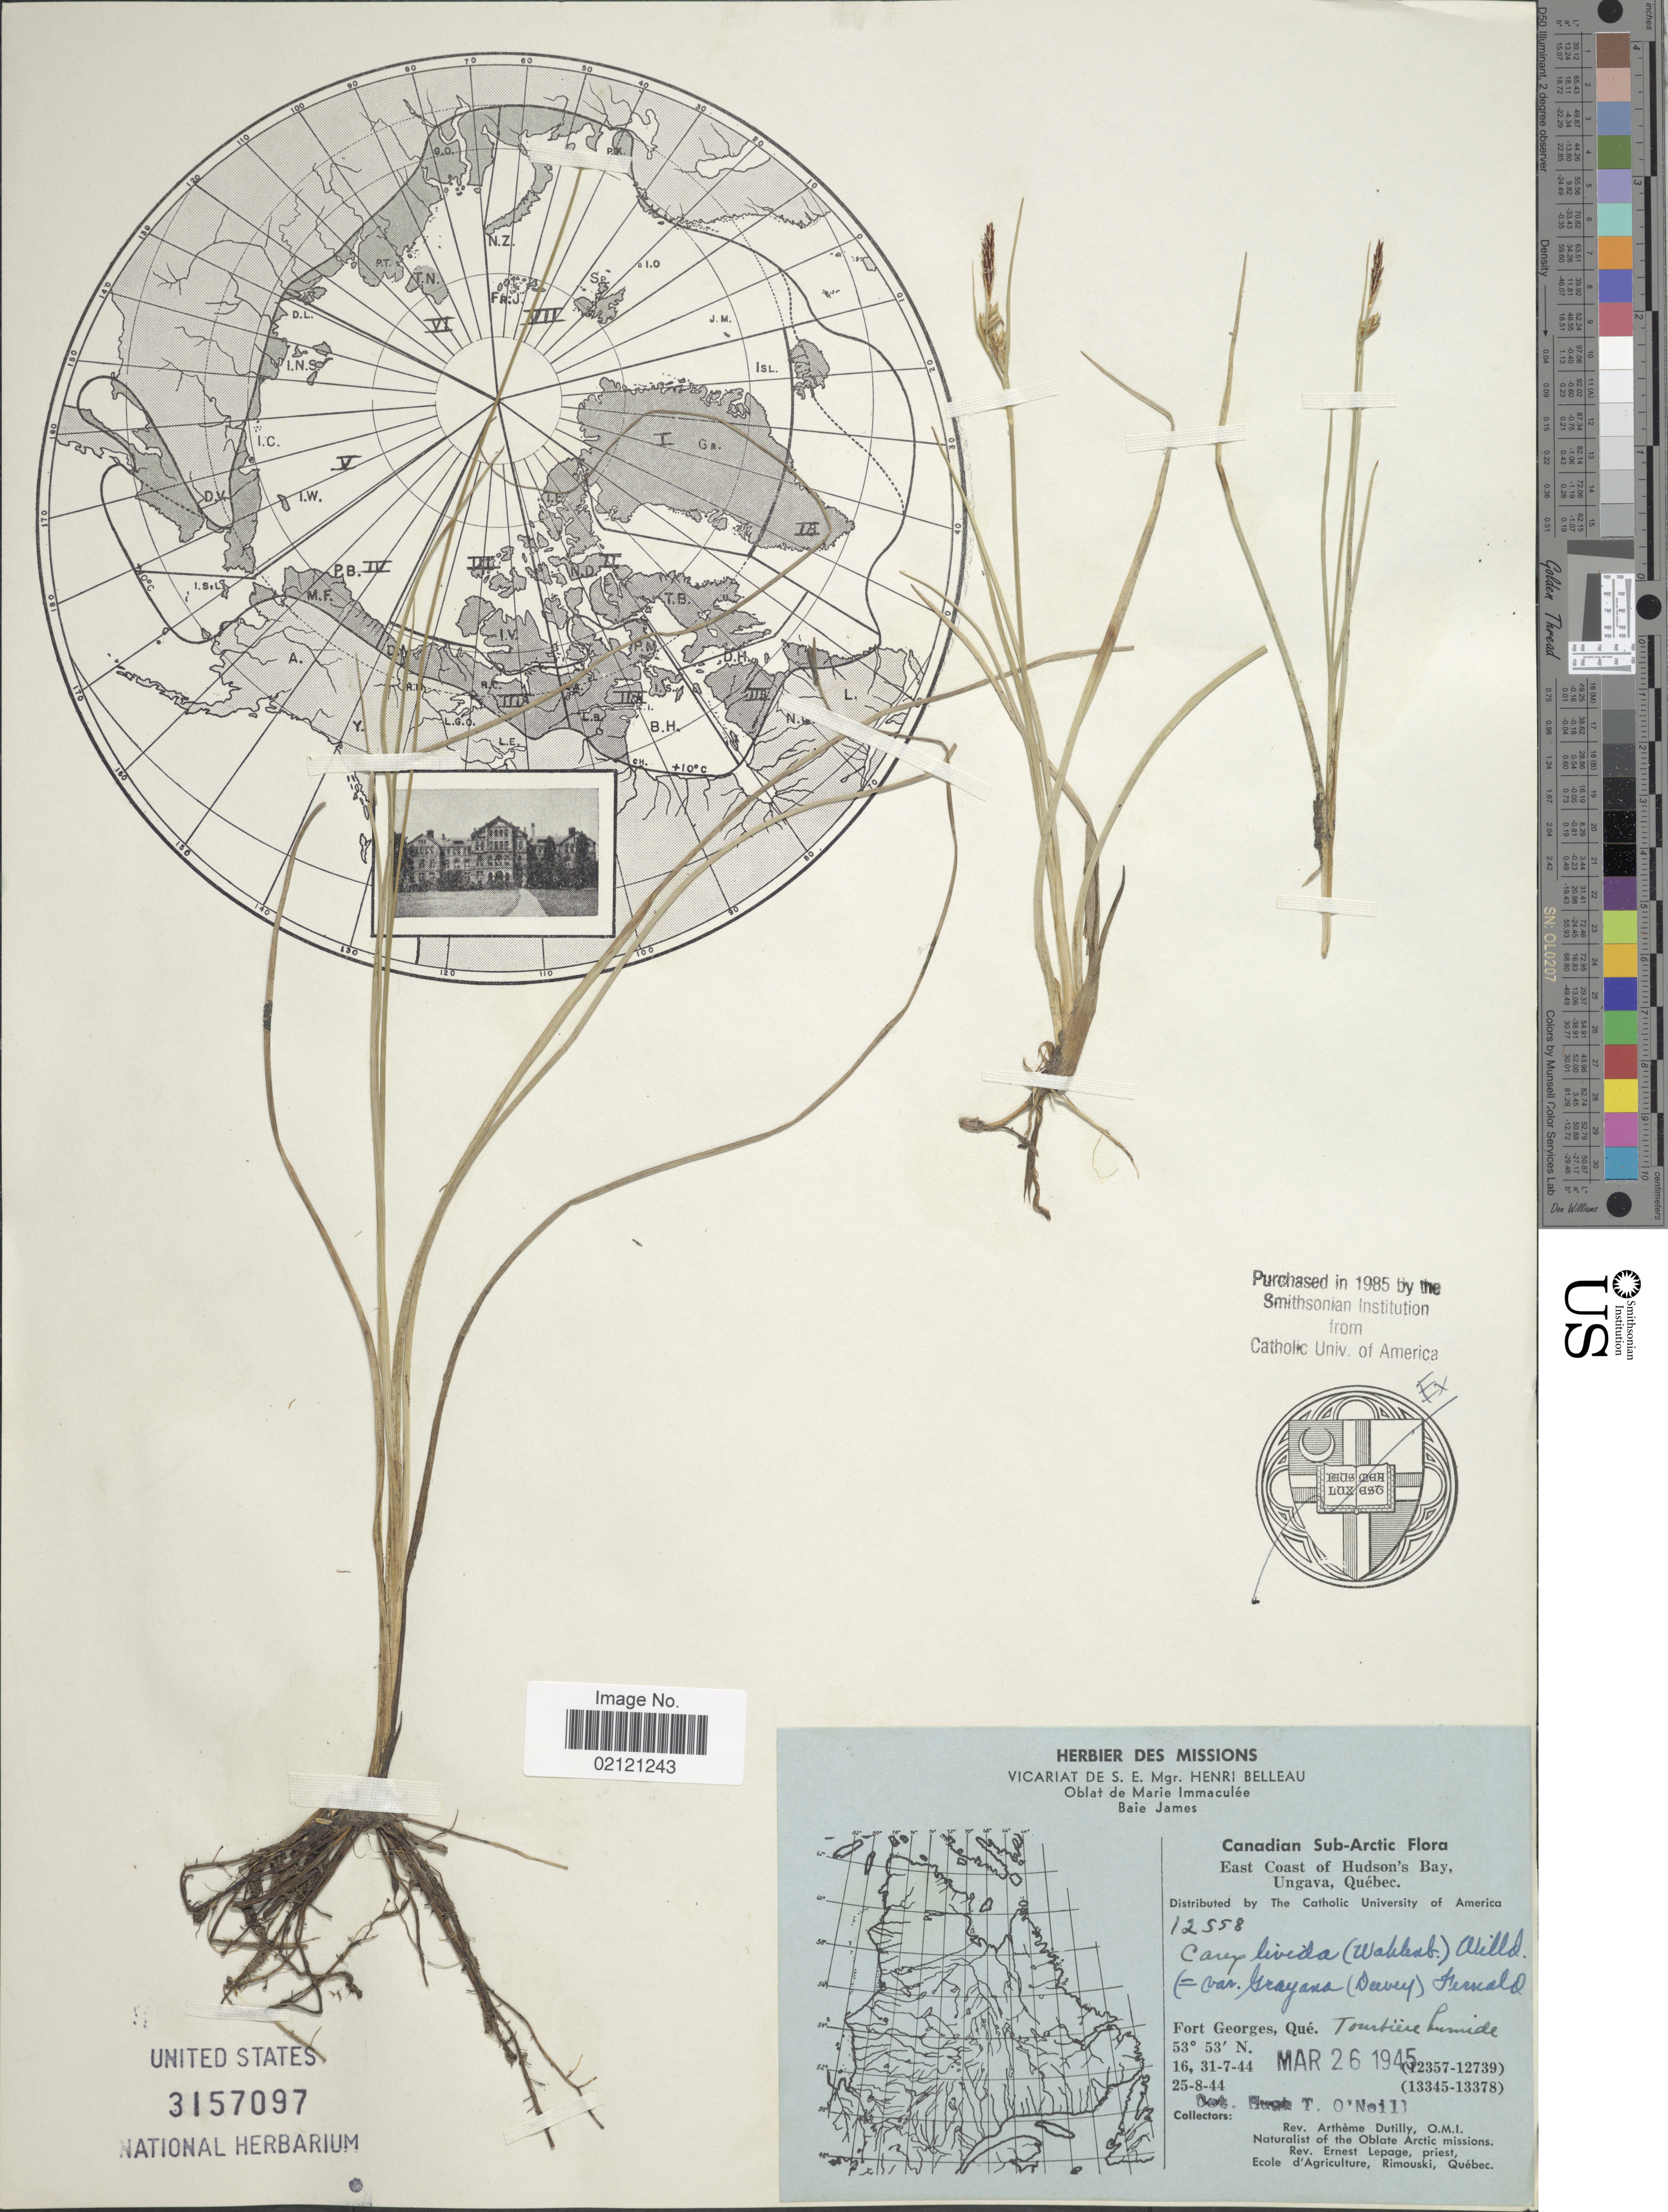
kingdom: Plantae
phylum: Tracheophyta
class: Liliopsida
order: Poales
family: Cyperaceae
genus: Carex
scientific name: Carex livida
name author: (Wahlenb.) Willd.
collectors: A. Dutilly & E. Lepage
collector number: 12558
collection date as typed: Transcribed d/m/y: 16/7/44 to 25/8/44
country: Canada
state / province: Quebec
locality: Canadian Sub-Arctic, East Coast of Hudson's Bay, Ungava, Fort Georges, Que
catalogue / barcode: US 3157097